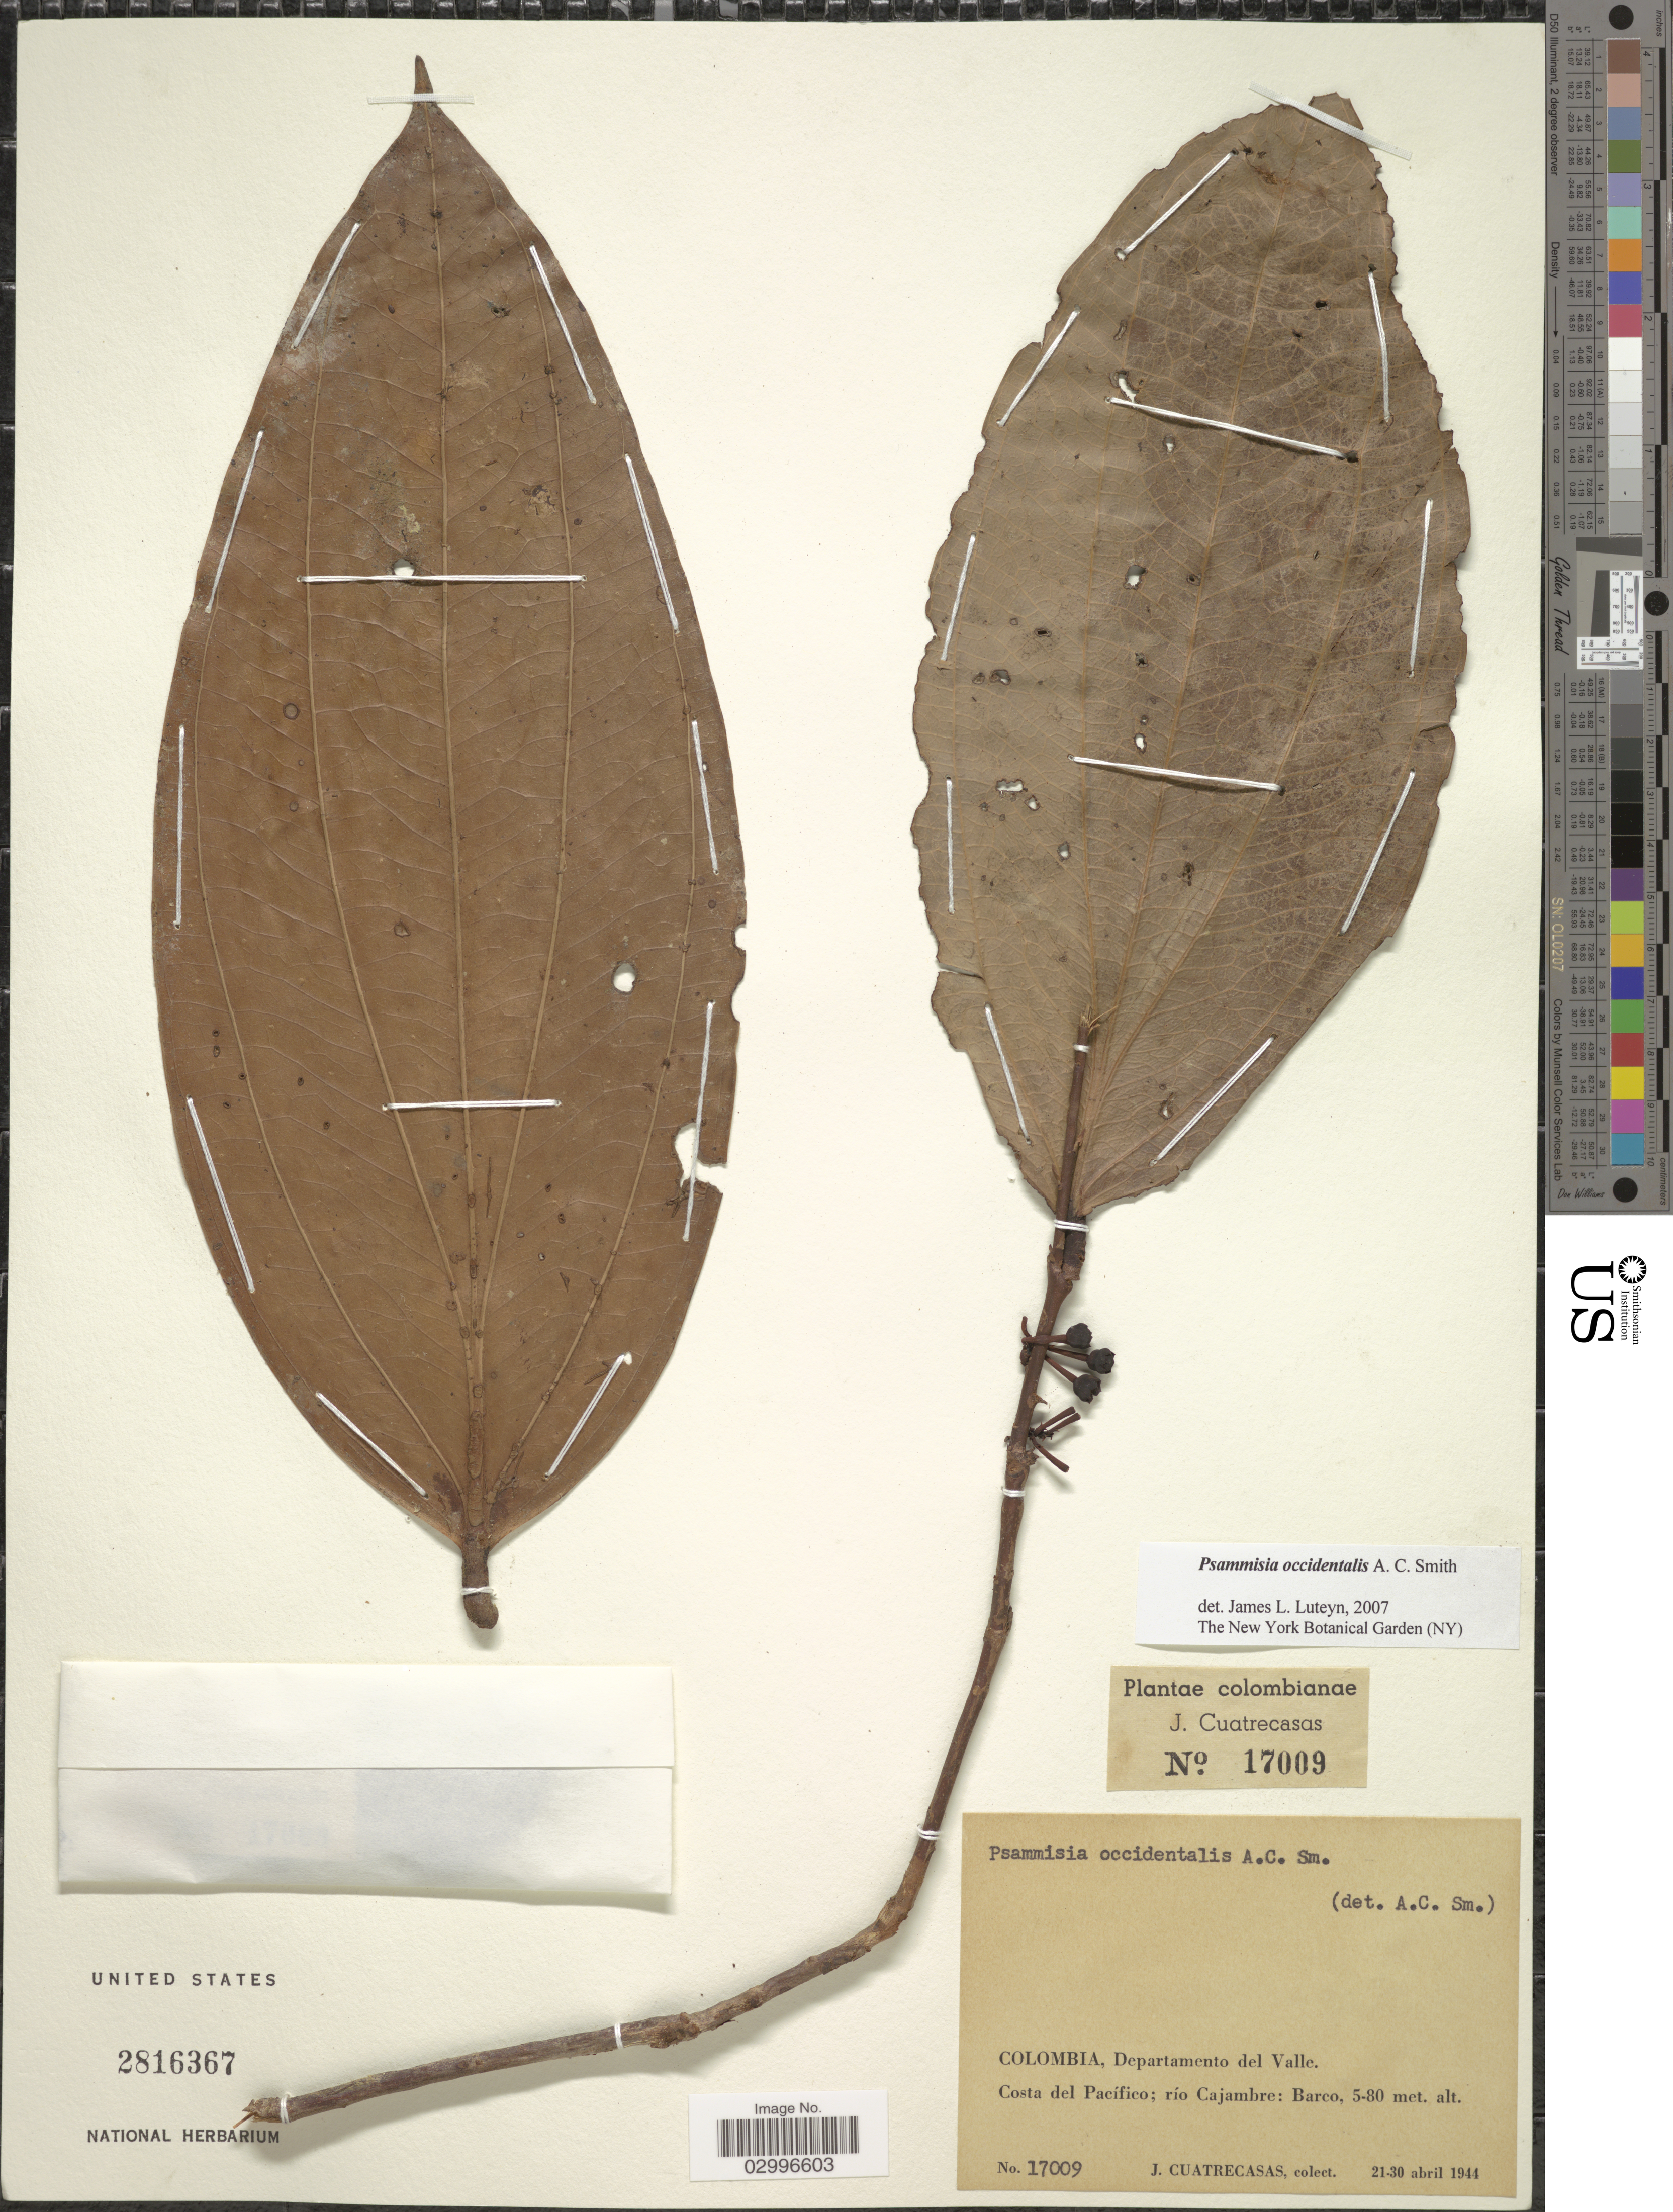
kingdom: Plantae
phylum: Tracheophyta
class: Magnoliopsida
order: Ericales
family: Ericaceae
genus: Psammisia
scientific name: Psammisia occidentalis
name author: A.C. Sm.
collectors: J. Cuatrecasas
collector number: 17009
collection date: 1944-04-21/1944-04-30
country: Colombia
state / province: Valle del Cauca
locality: Departamento del Valle. Costa del Pacifico; río Cajambre: Barco.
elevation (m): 5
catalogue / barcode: US 2816367